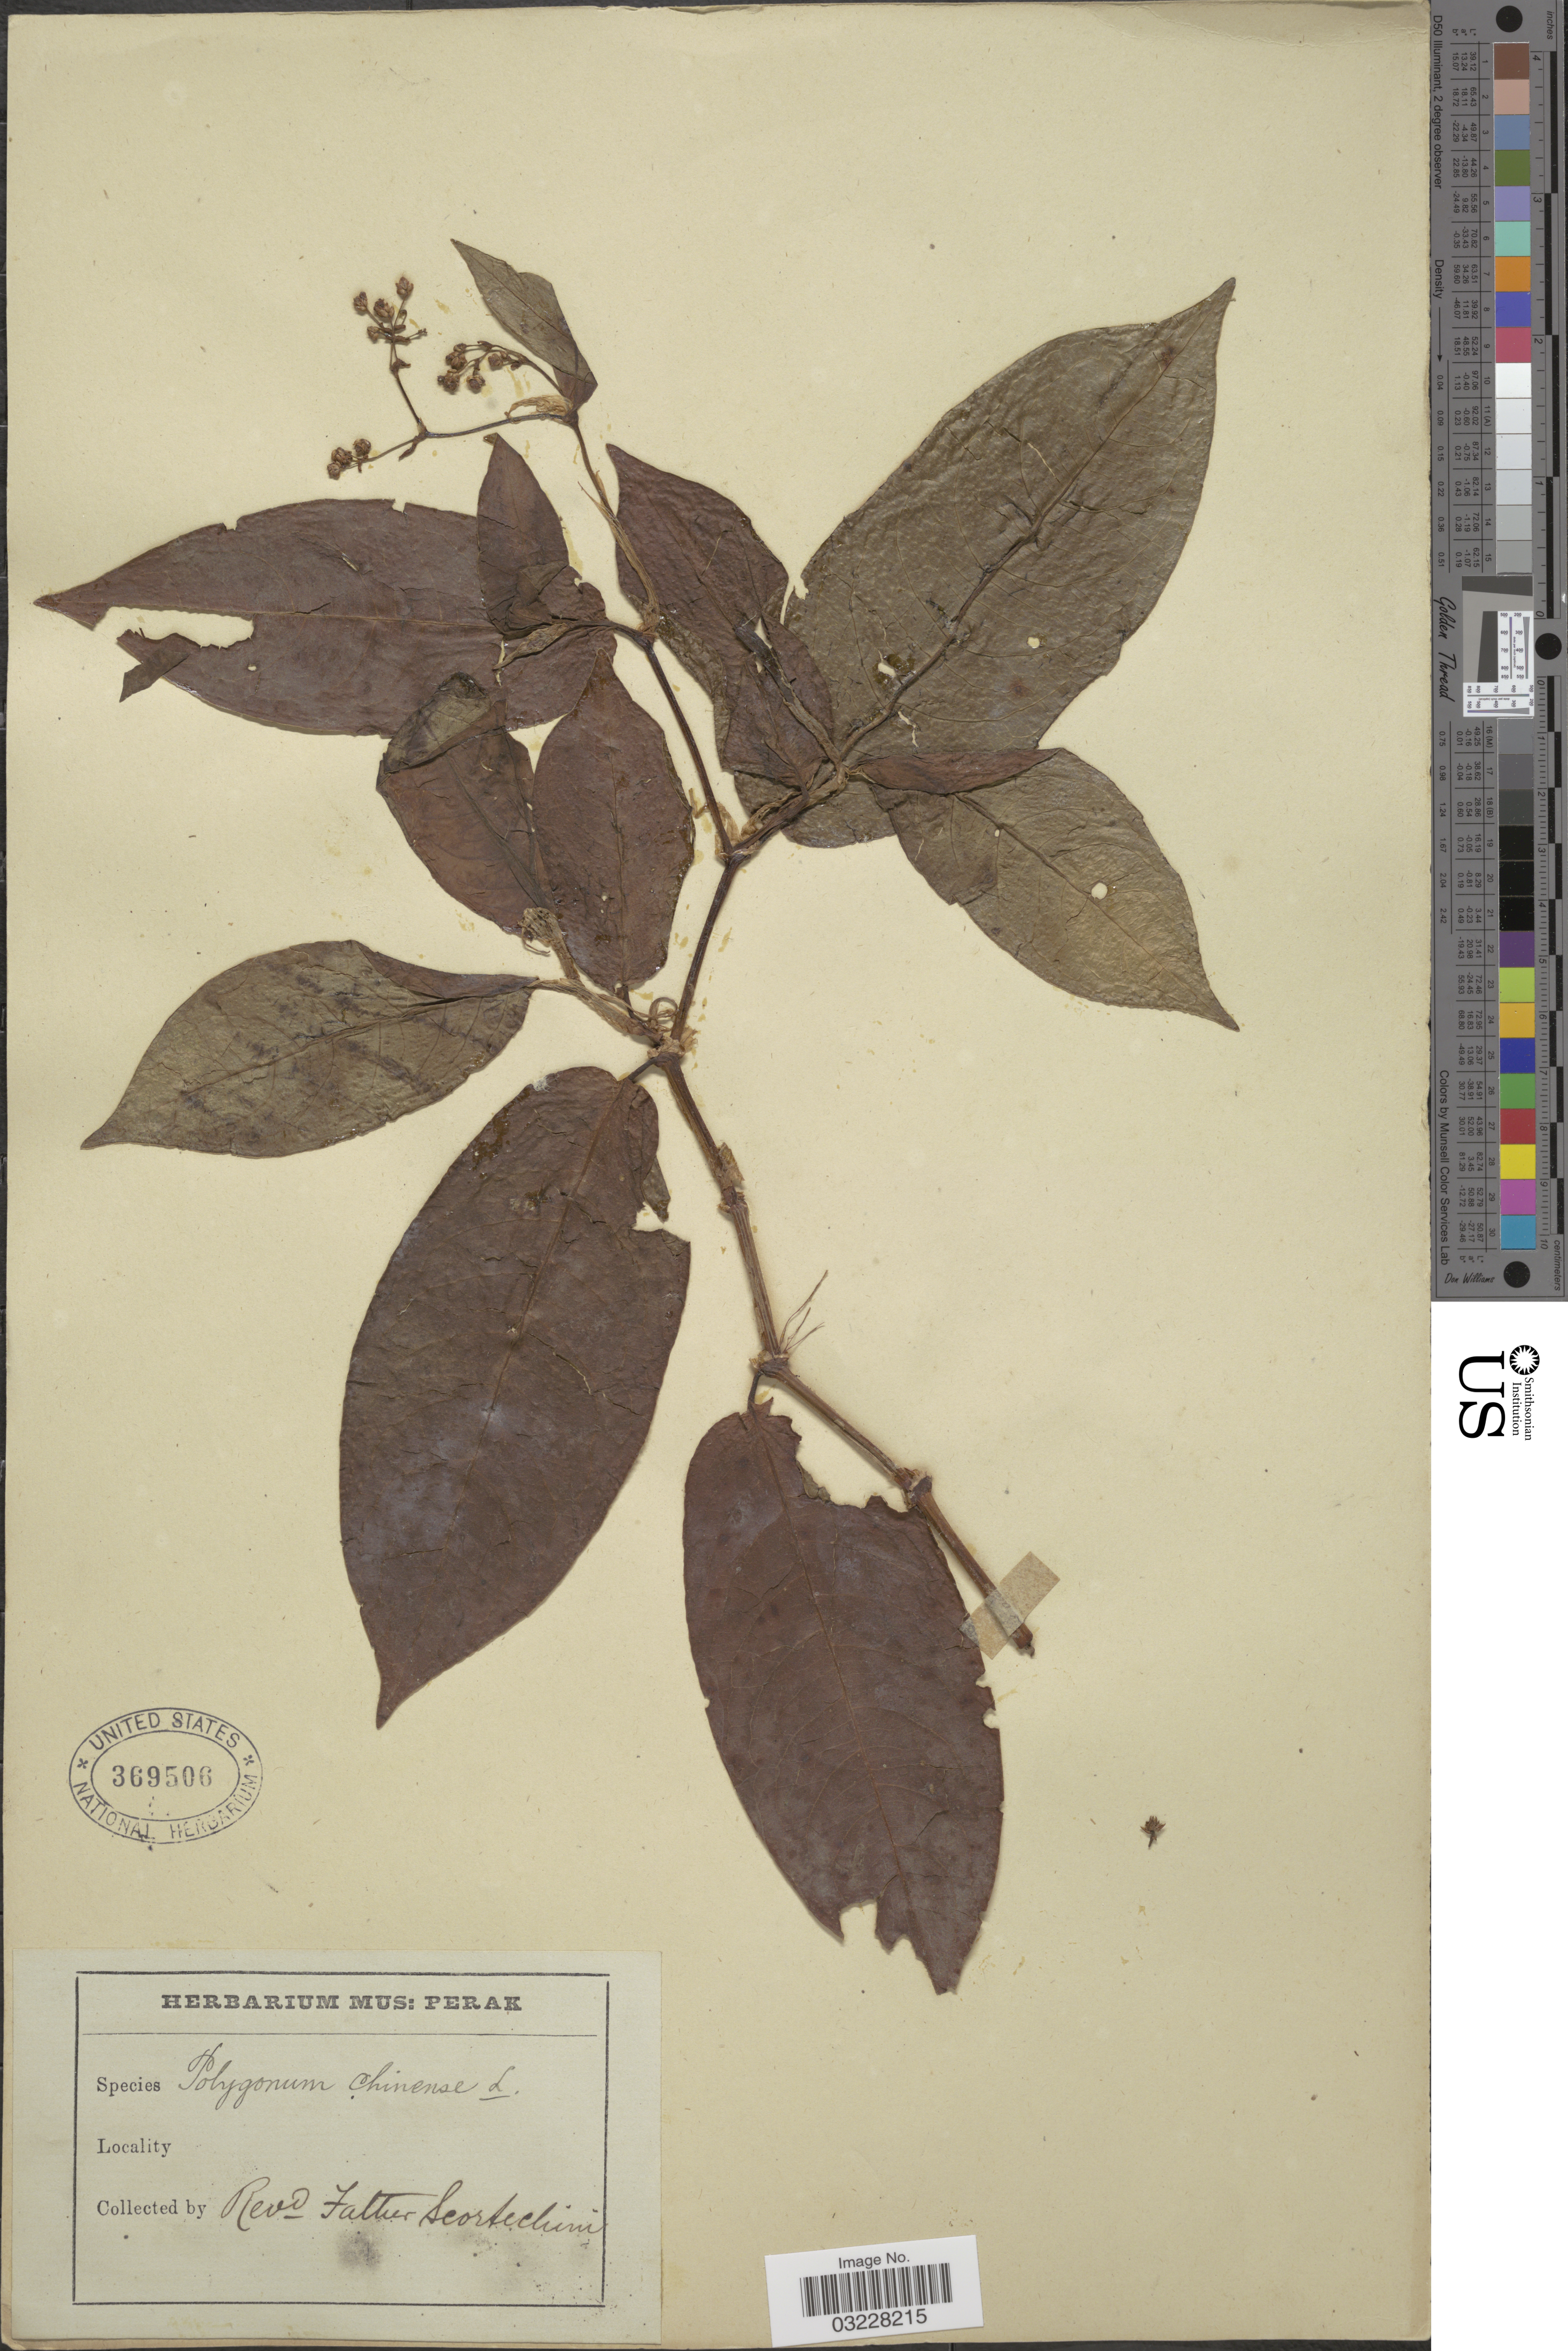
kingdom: Plantae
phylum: Tracheophyta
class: Magnoliopsida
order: Caryophyllales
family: Polygonaceae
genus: Polygonum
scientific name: Polygonum chinense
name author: L.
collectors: Fr. Scortechini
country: Malaysia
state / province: Perak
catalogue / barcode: US 369506